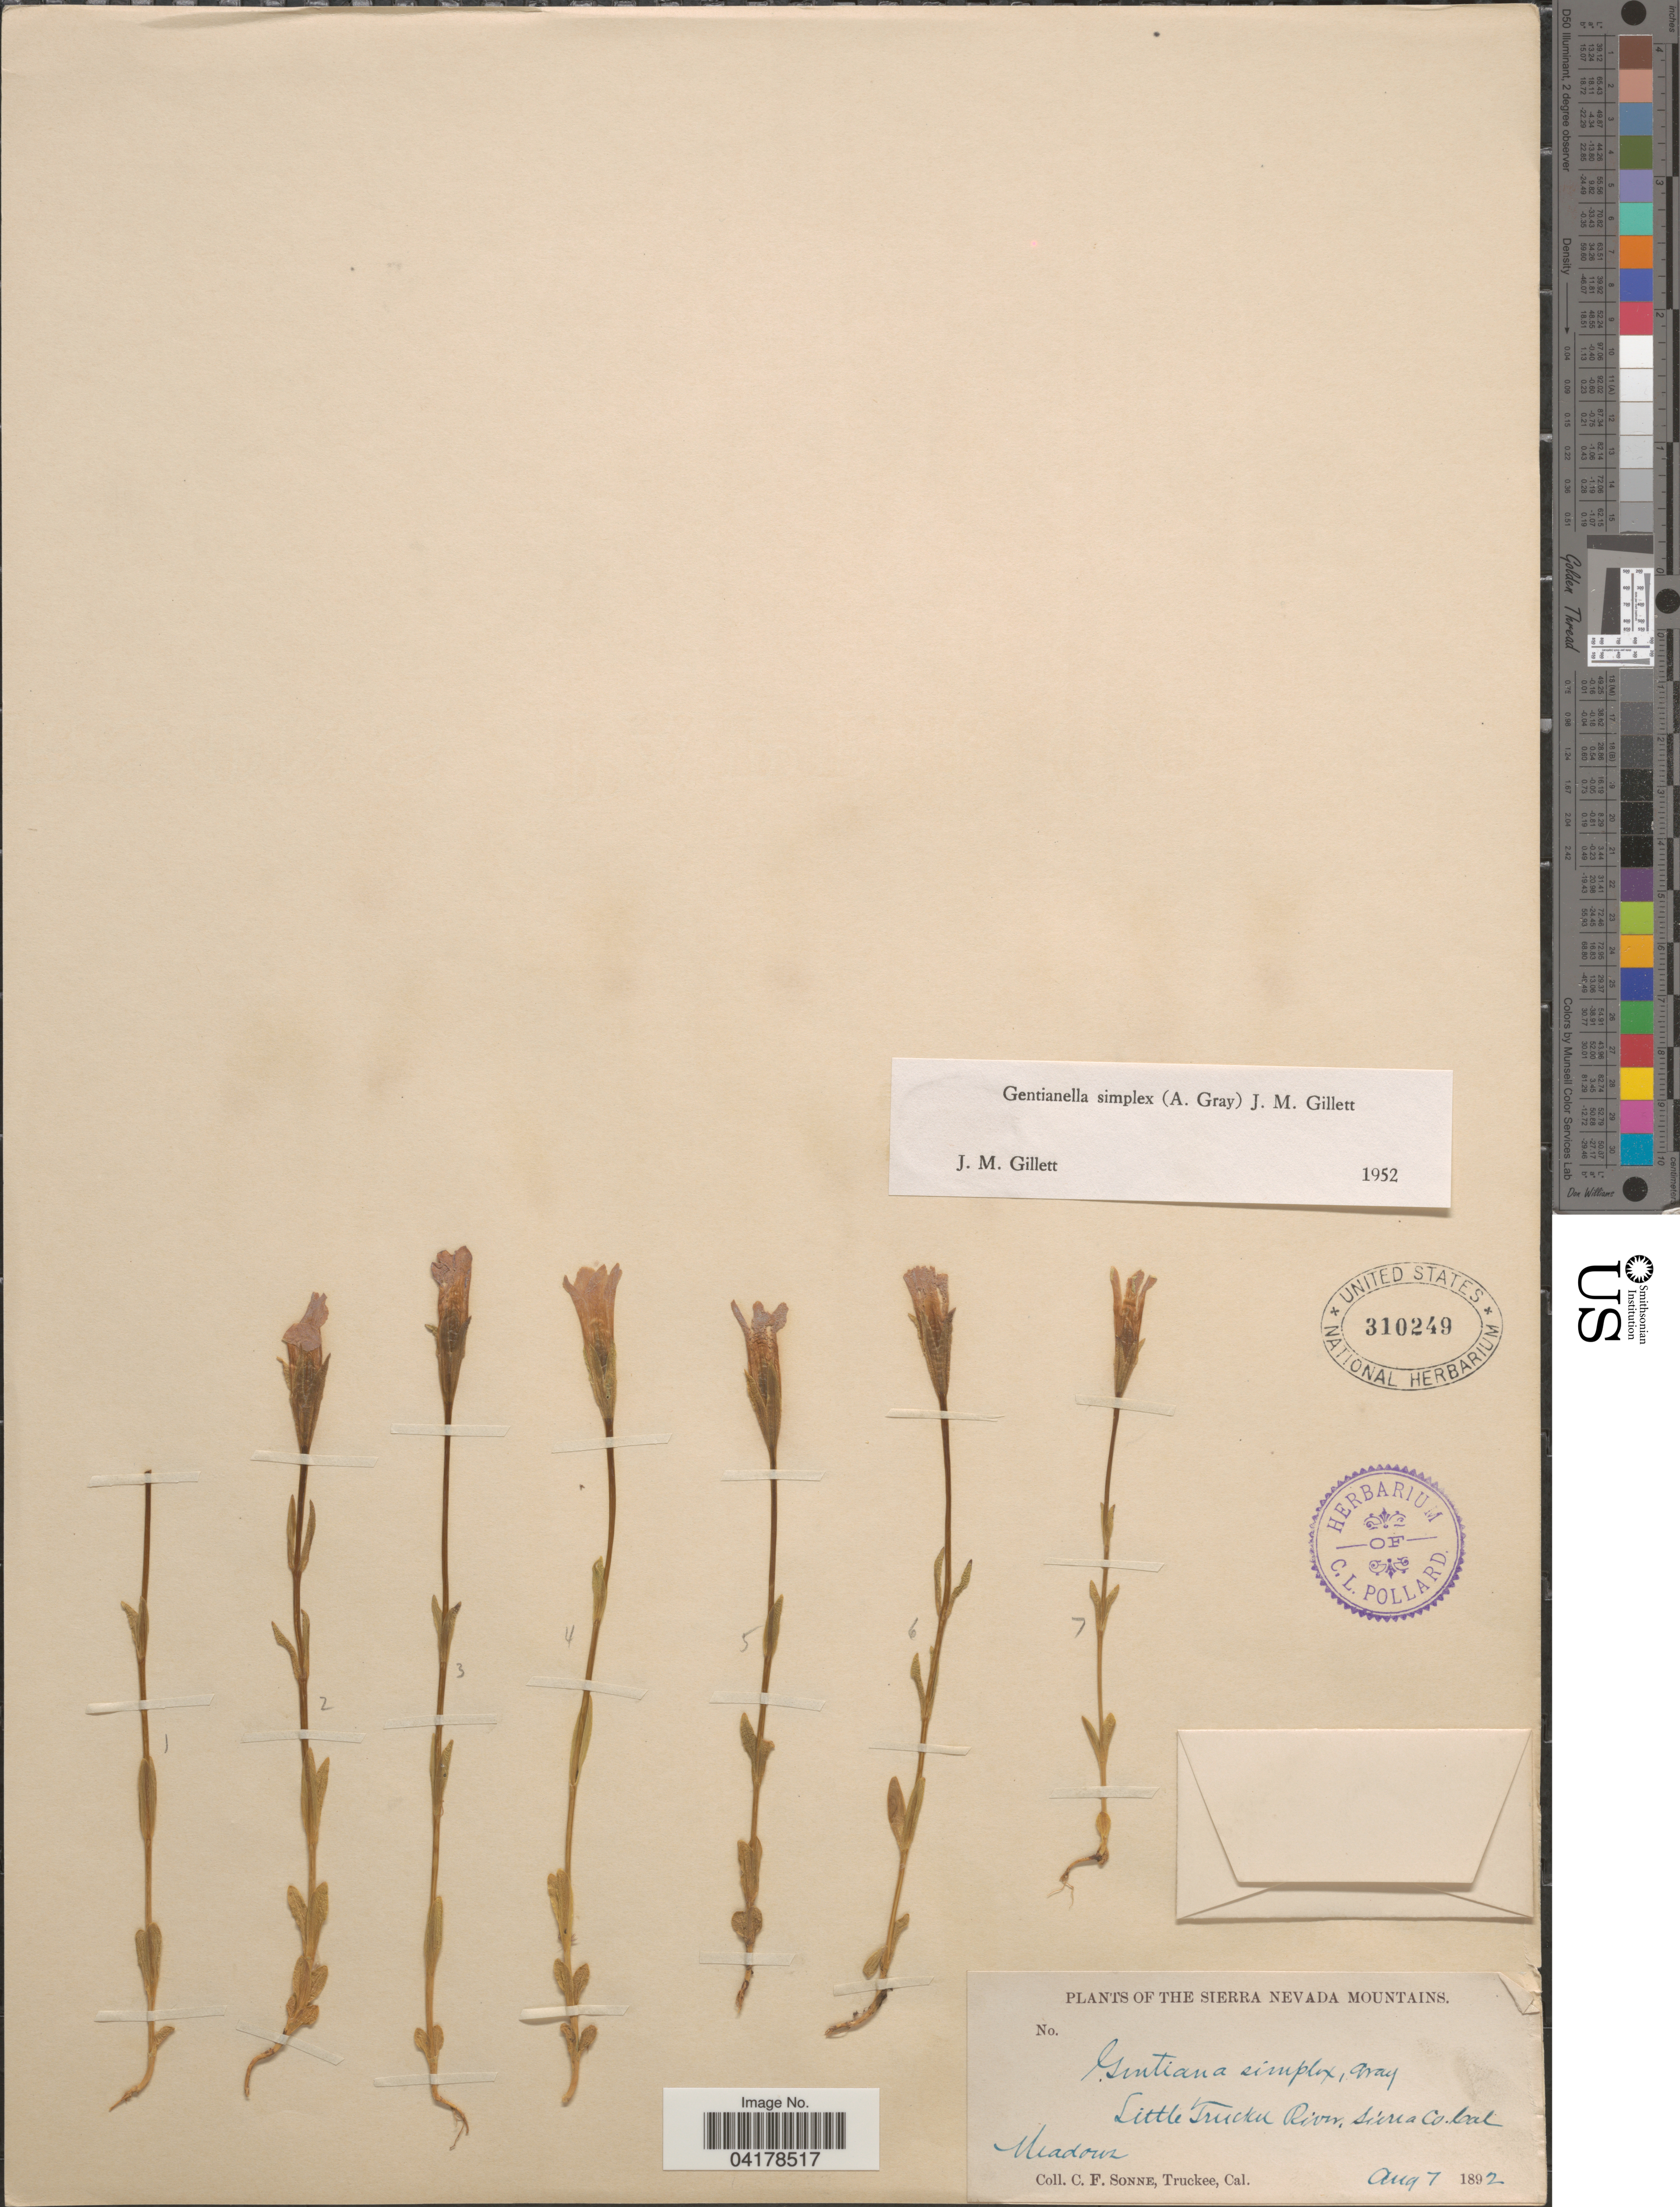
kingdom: Plantae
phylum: Tracheophyta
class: Magnoliopsida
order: Gentianales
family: Gentianaceae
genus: Gentianella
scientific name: Gentianella simplex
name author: (A. Gray) J.M. Gillett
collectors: C. Sonne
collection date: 1892-08-07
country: United States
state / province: California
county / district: Sierra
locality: The Sierra Nevada Mountains. Little Trucker River, Sierra Co.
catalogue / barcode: US 310249